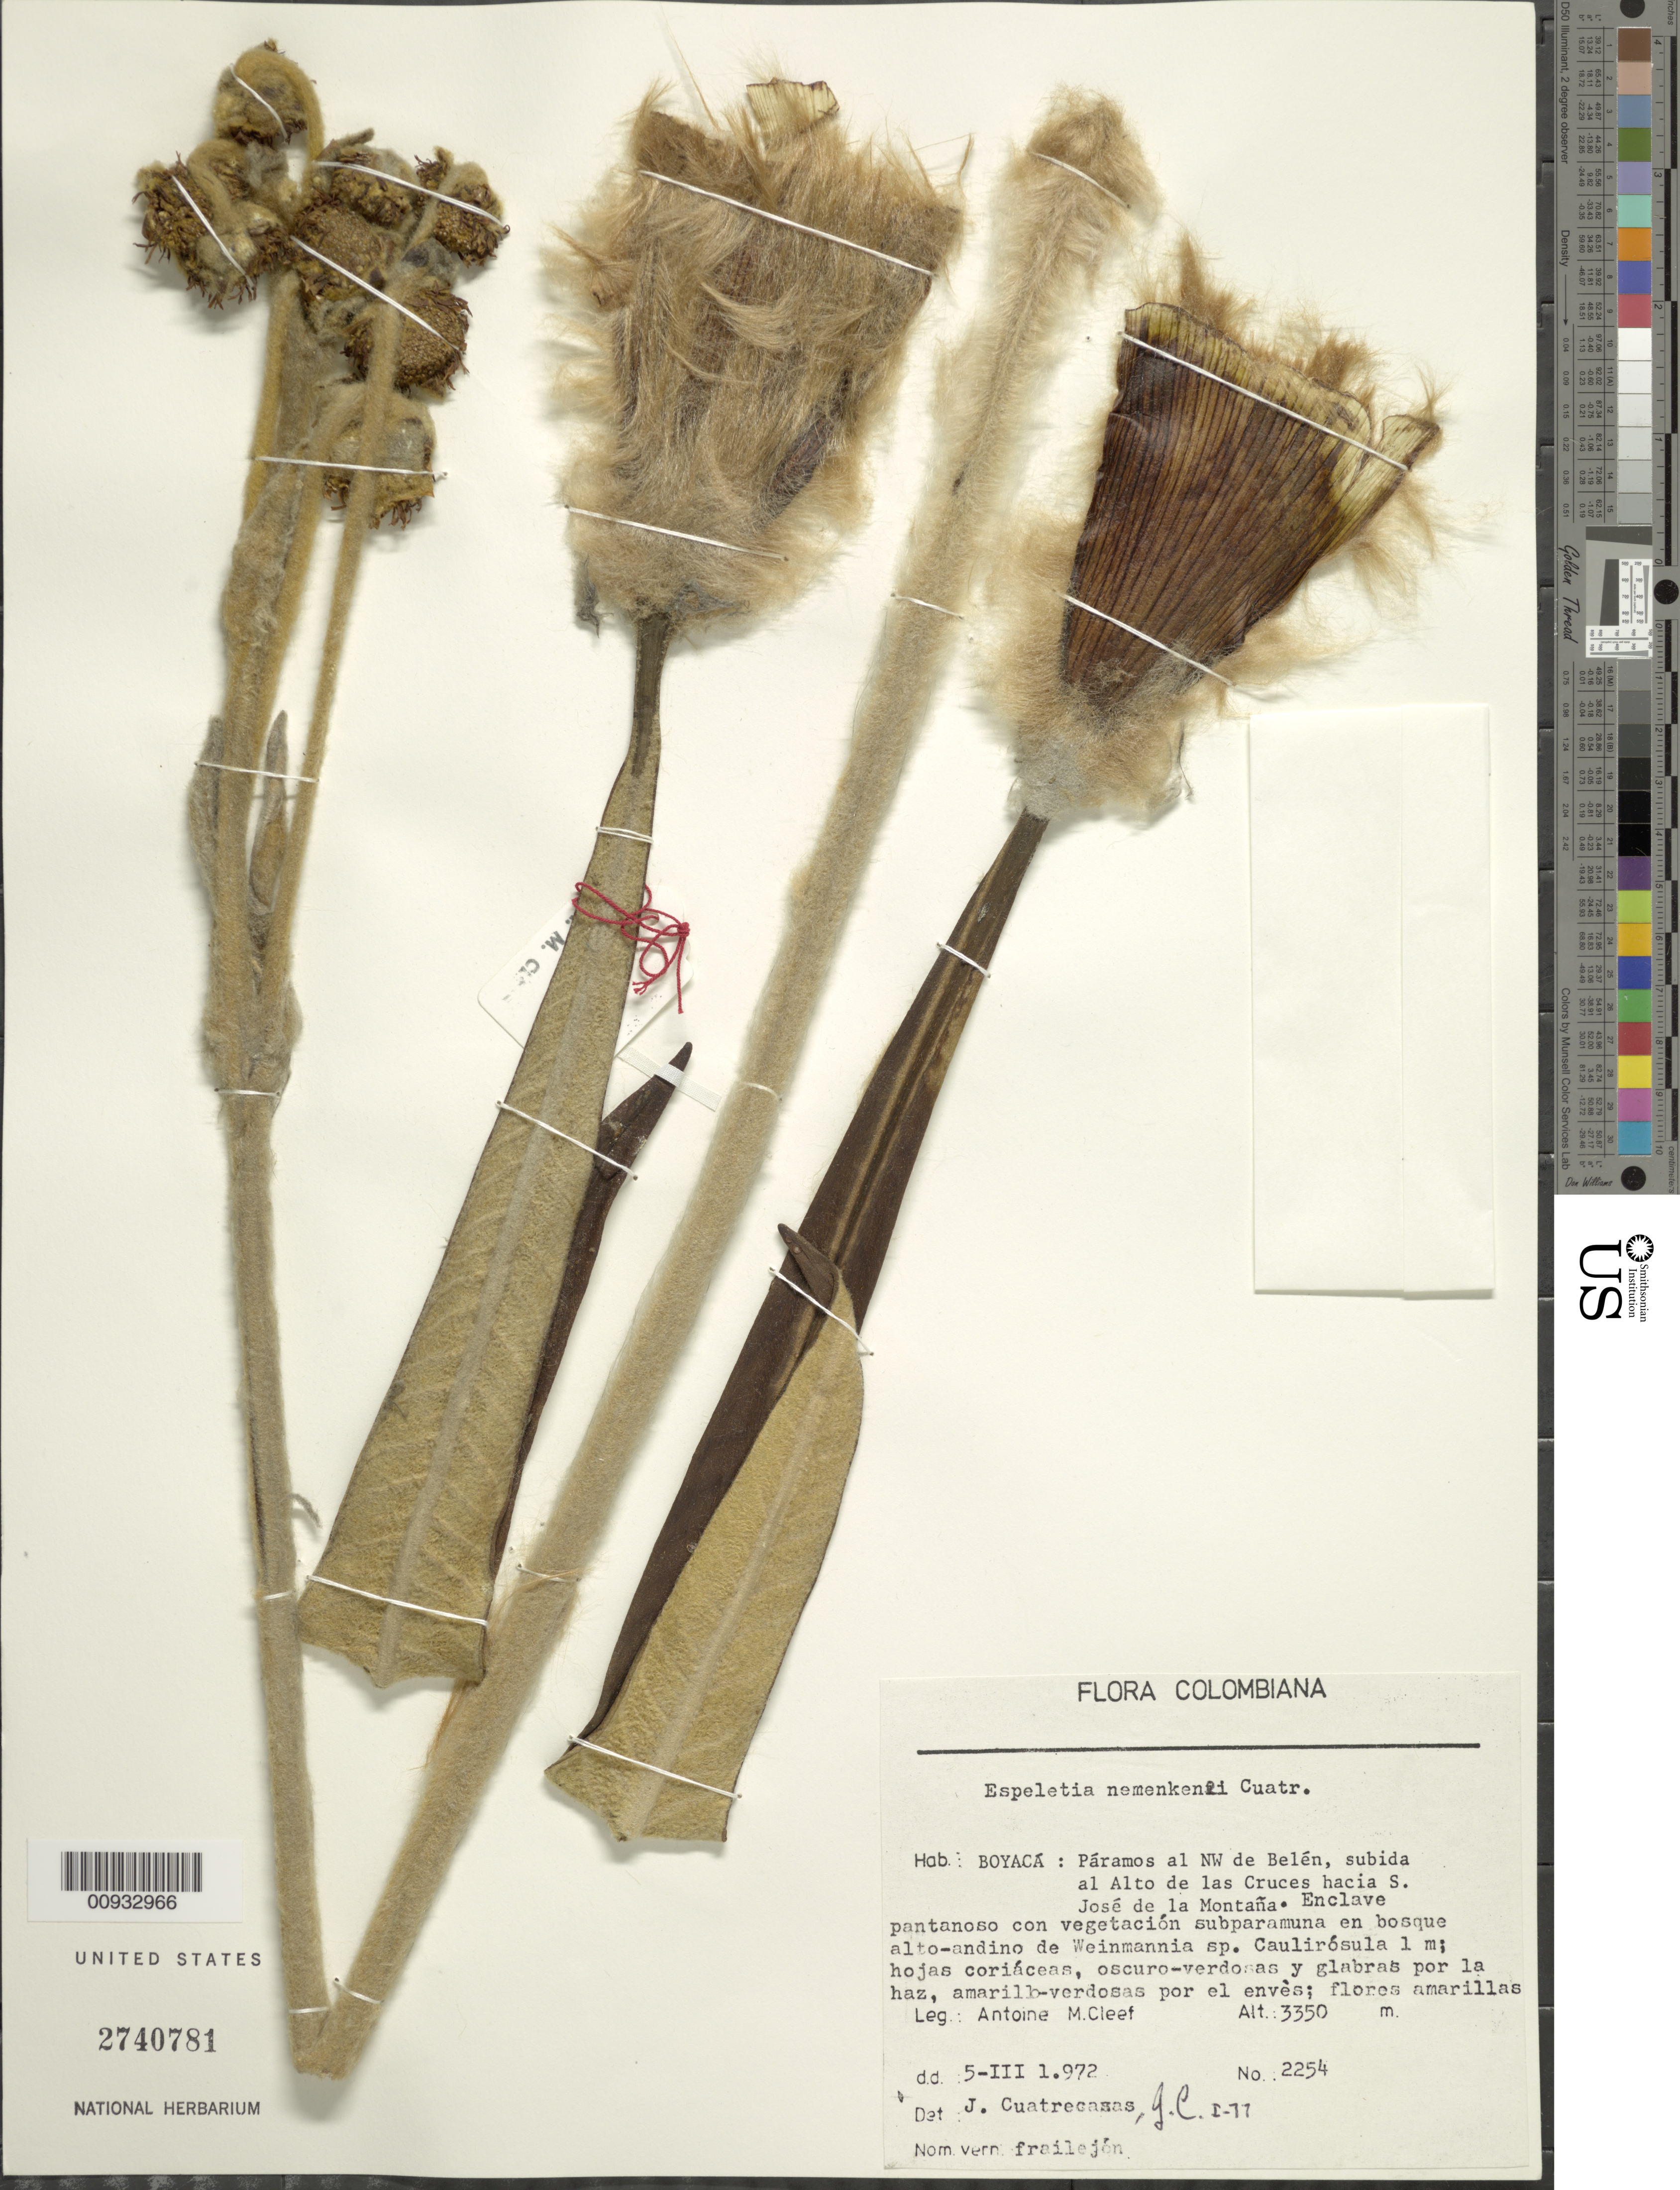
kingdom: Plantae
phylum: Tracheophyta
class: Magnoliopsida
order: Asterales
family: Asteraceae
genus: Espeletia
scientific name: Espeletia nemekenei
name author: Cuatrec.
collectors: A. M. Cleef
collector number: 2254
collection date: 1972-03-05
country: Colombia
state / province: Boyacá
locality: Paramo al NW de Belen, subida al Alto de las Cruces hacia S. Jose de la Montana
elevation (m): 3350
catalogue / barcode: US 2740781